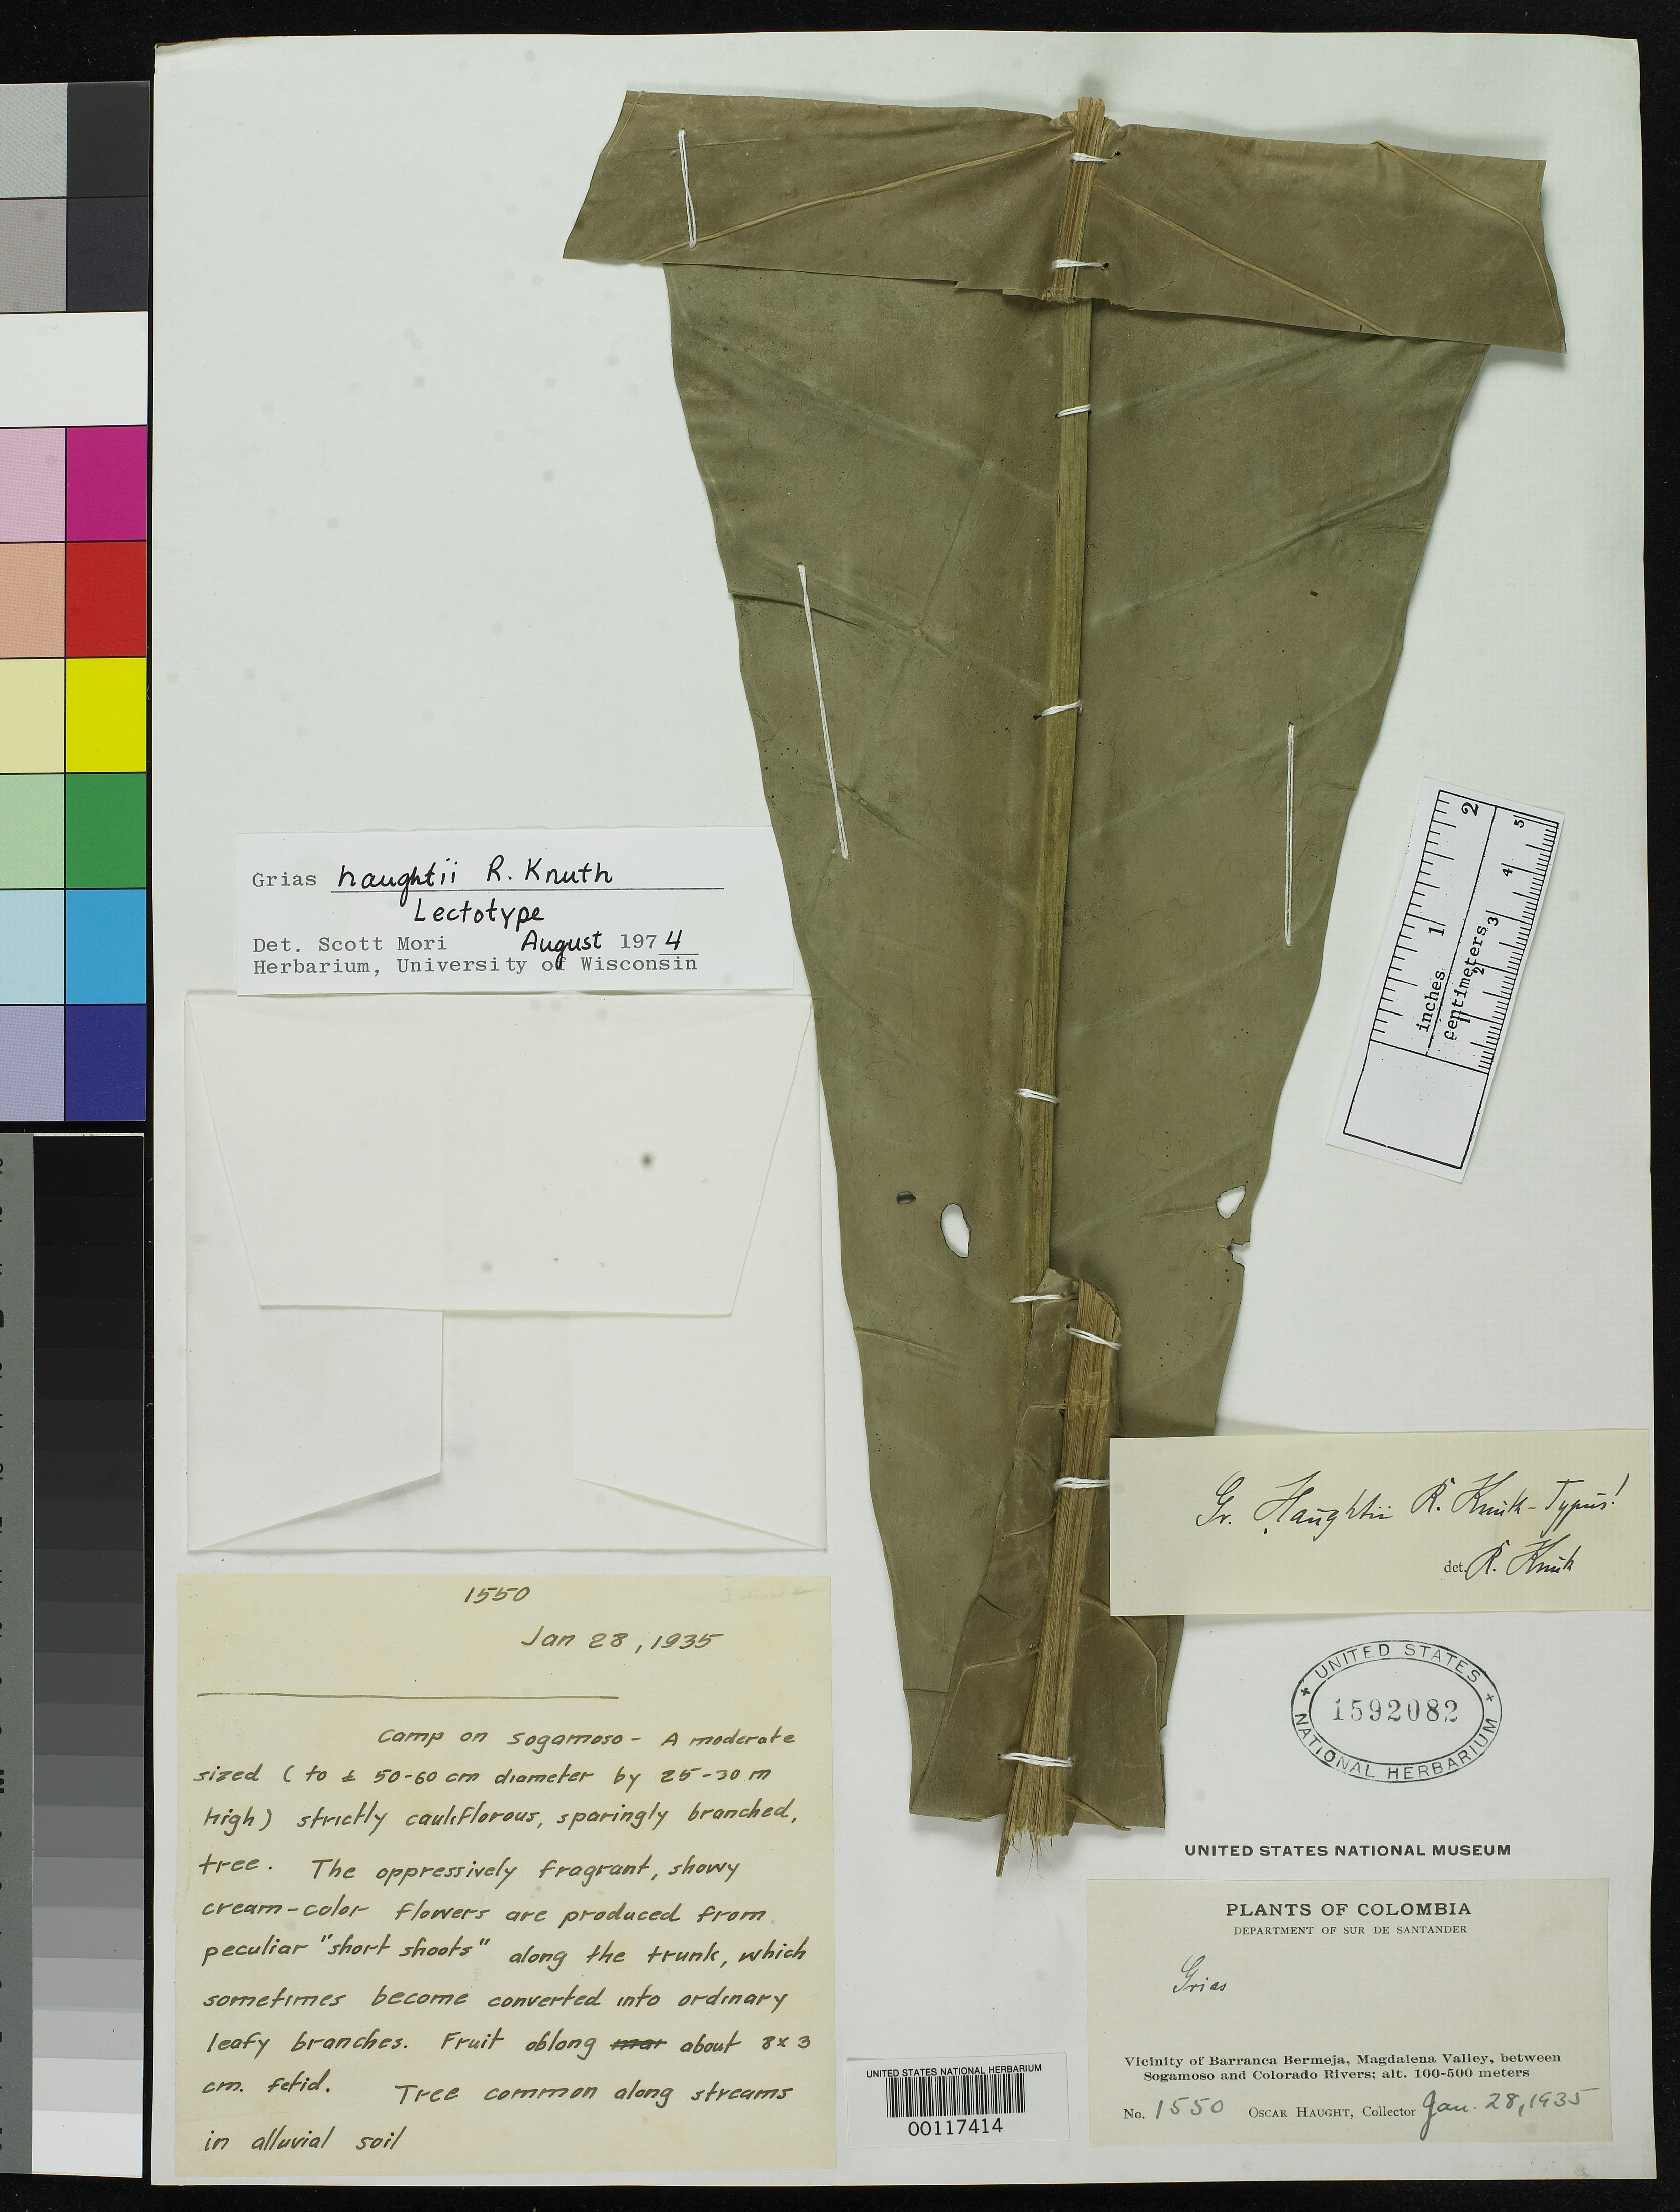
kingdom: Plantae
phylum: Tracheophyta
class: Magnoliopsida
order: Ericales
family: Lecythidaceae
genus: Grias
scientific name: Grias haughtii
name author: R. Knuth in Engl.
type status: Lectotype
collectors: O. L. Haught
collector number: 1550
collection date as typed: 28 Jan 1935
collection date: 1935-01-28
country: Colombia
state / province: Santander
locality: Barrancabermeja, Magdalena Valley between Sogamoso and Colorado Rivers.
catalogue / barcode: US 1592082